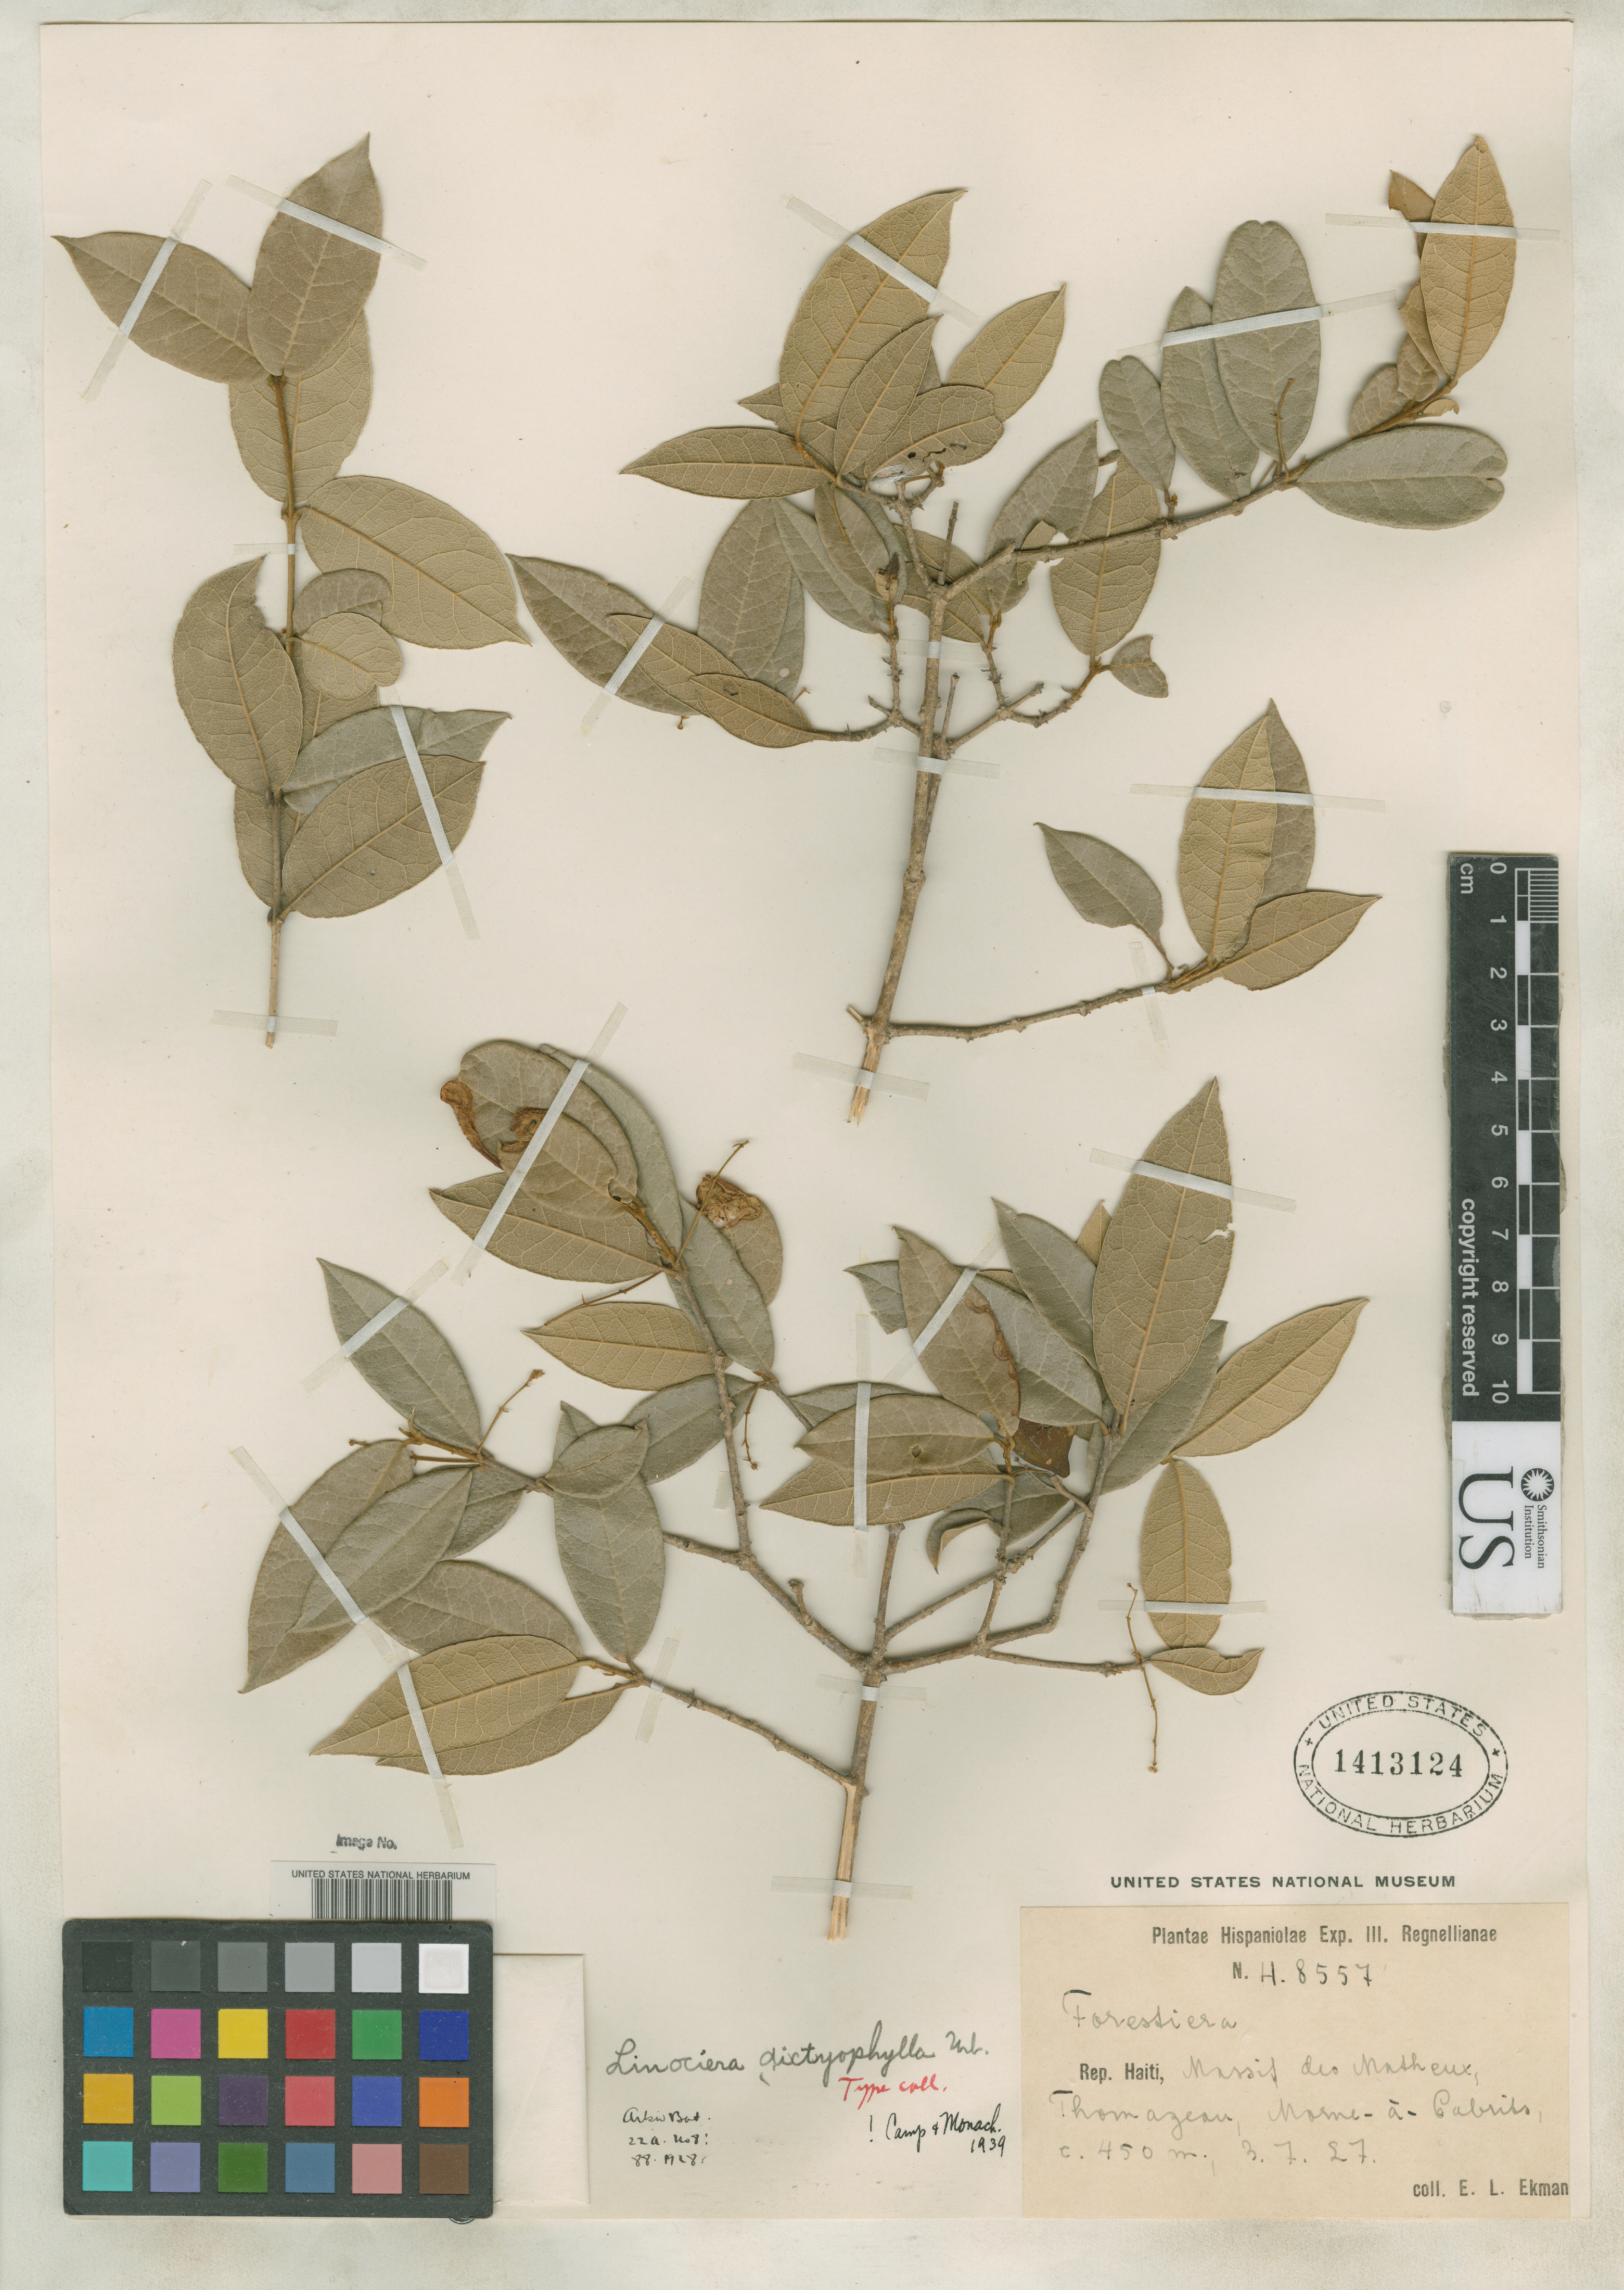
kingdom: Plantae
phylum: Tracheophyta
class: Magnoliopsida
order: Lamiales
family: Oleaceae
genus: Linociera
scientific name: Linociera dictophylla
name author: Urb.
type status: Isotype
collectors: E. L. Ekman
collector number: H 8557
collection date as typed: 03 Jul 1927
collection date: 1927-07-03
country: Haiti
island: Hispaniola Island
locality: Massif des Matheux, prope Thomazeau in Morne-a-Cabrits.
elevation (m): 450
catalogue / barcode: US 1413124